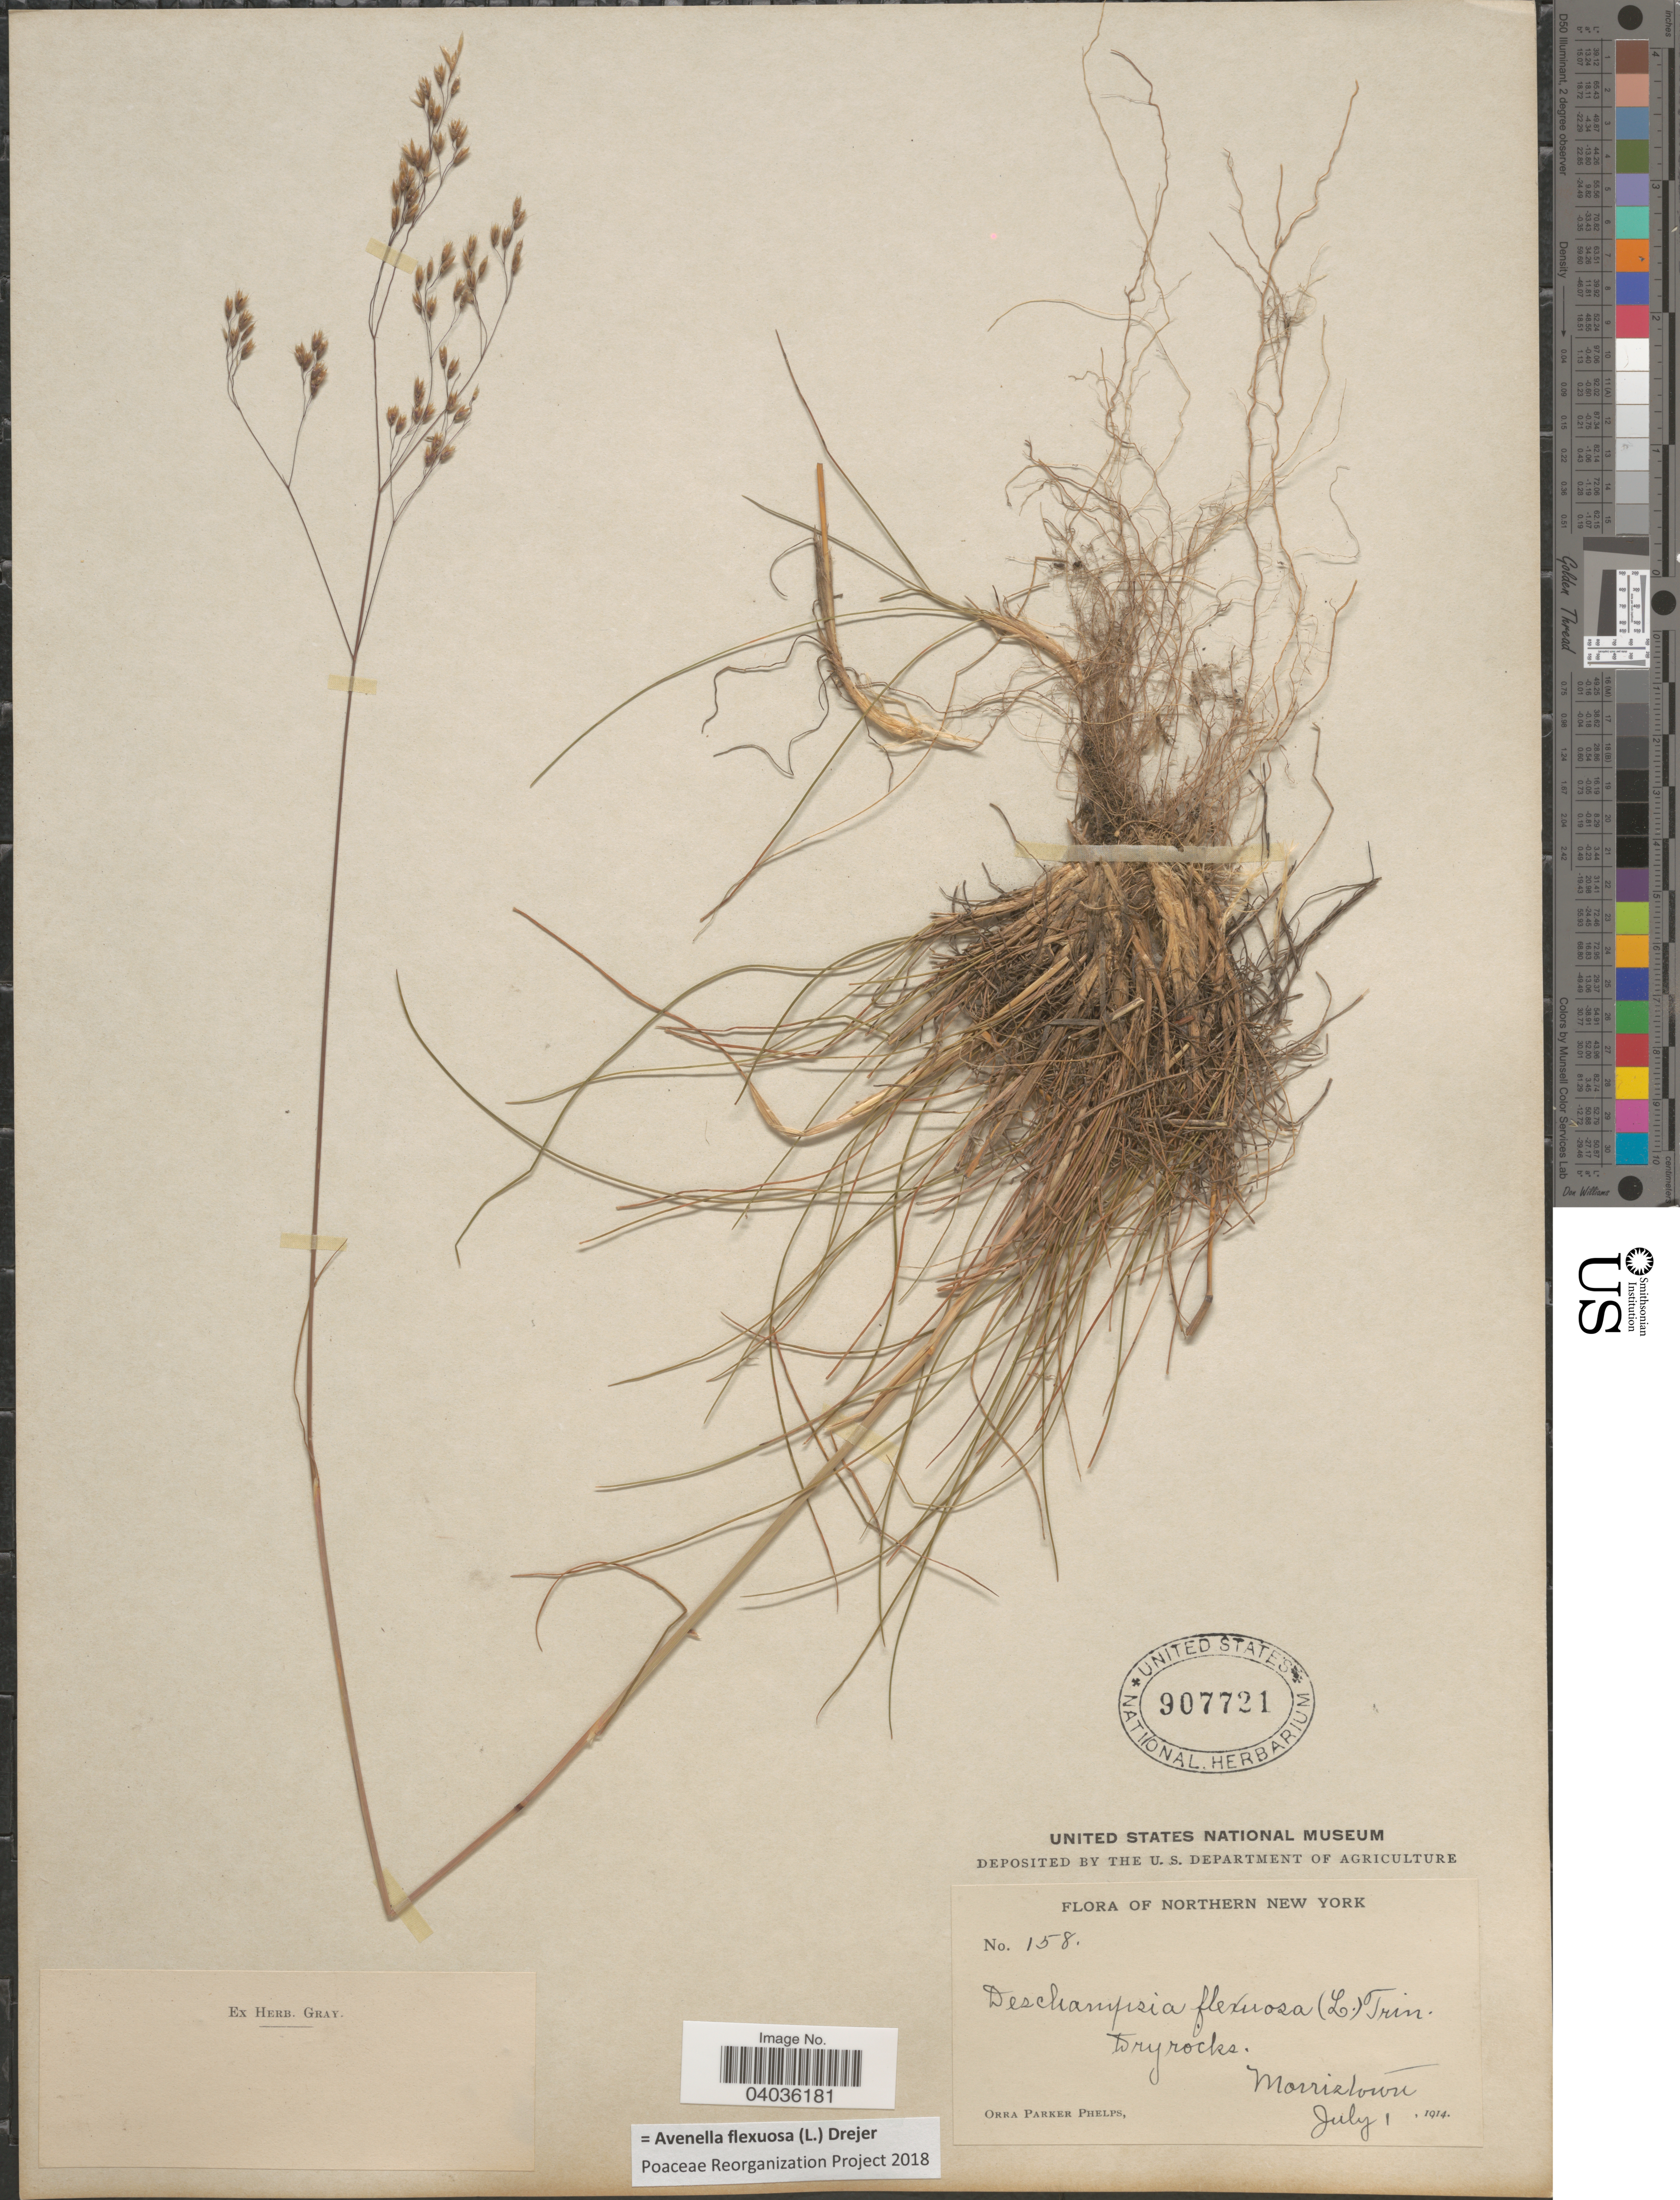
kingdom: Plantae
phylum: Tracheophyta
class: Liliopsida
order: Poales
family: Poaceae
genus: Avenella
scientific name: Avenella flexuosa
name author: (L.) Drejer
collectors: O. P. Phelps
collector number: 158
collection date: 1914-07-01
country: United States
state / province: New York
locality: Northern New York. Morristown.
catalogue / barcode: US 907721